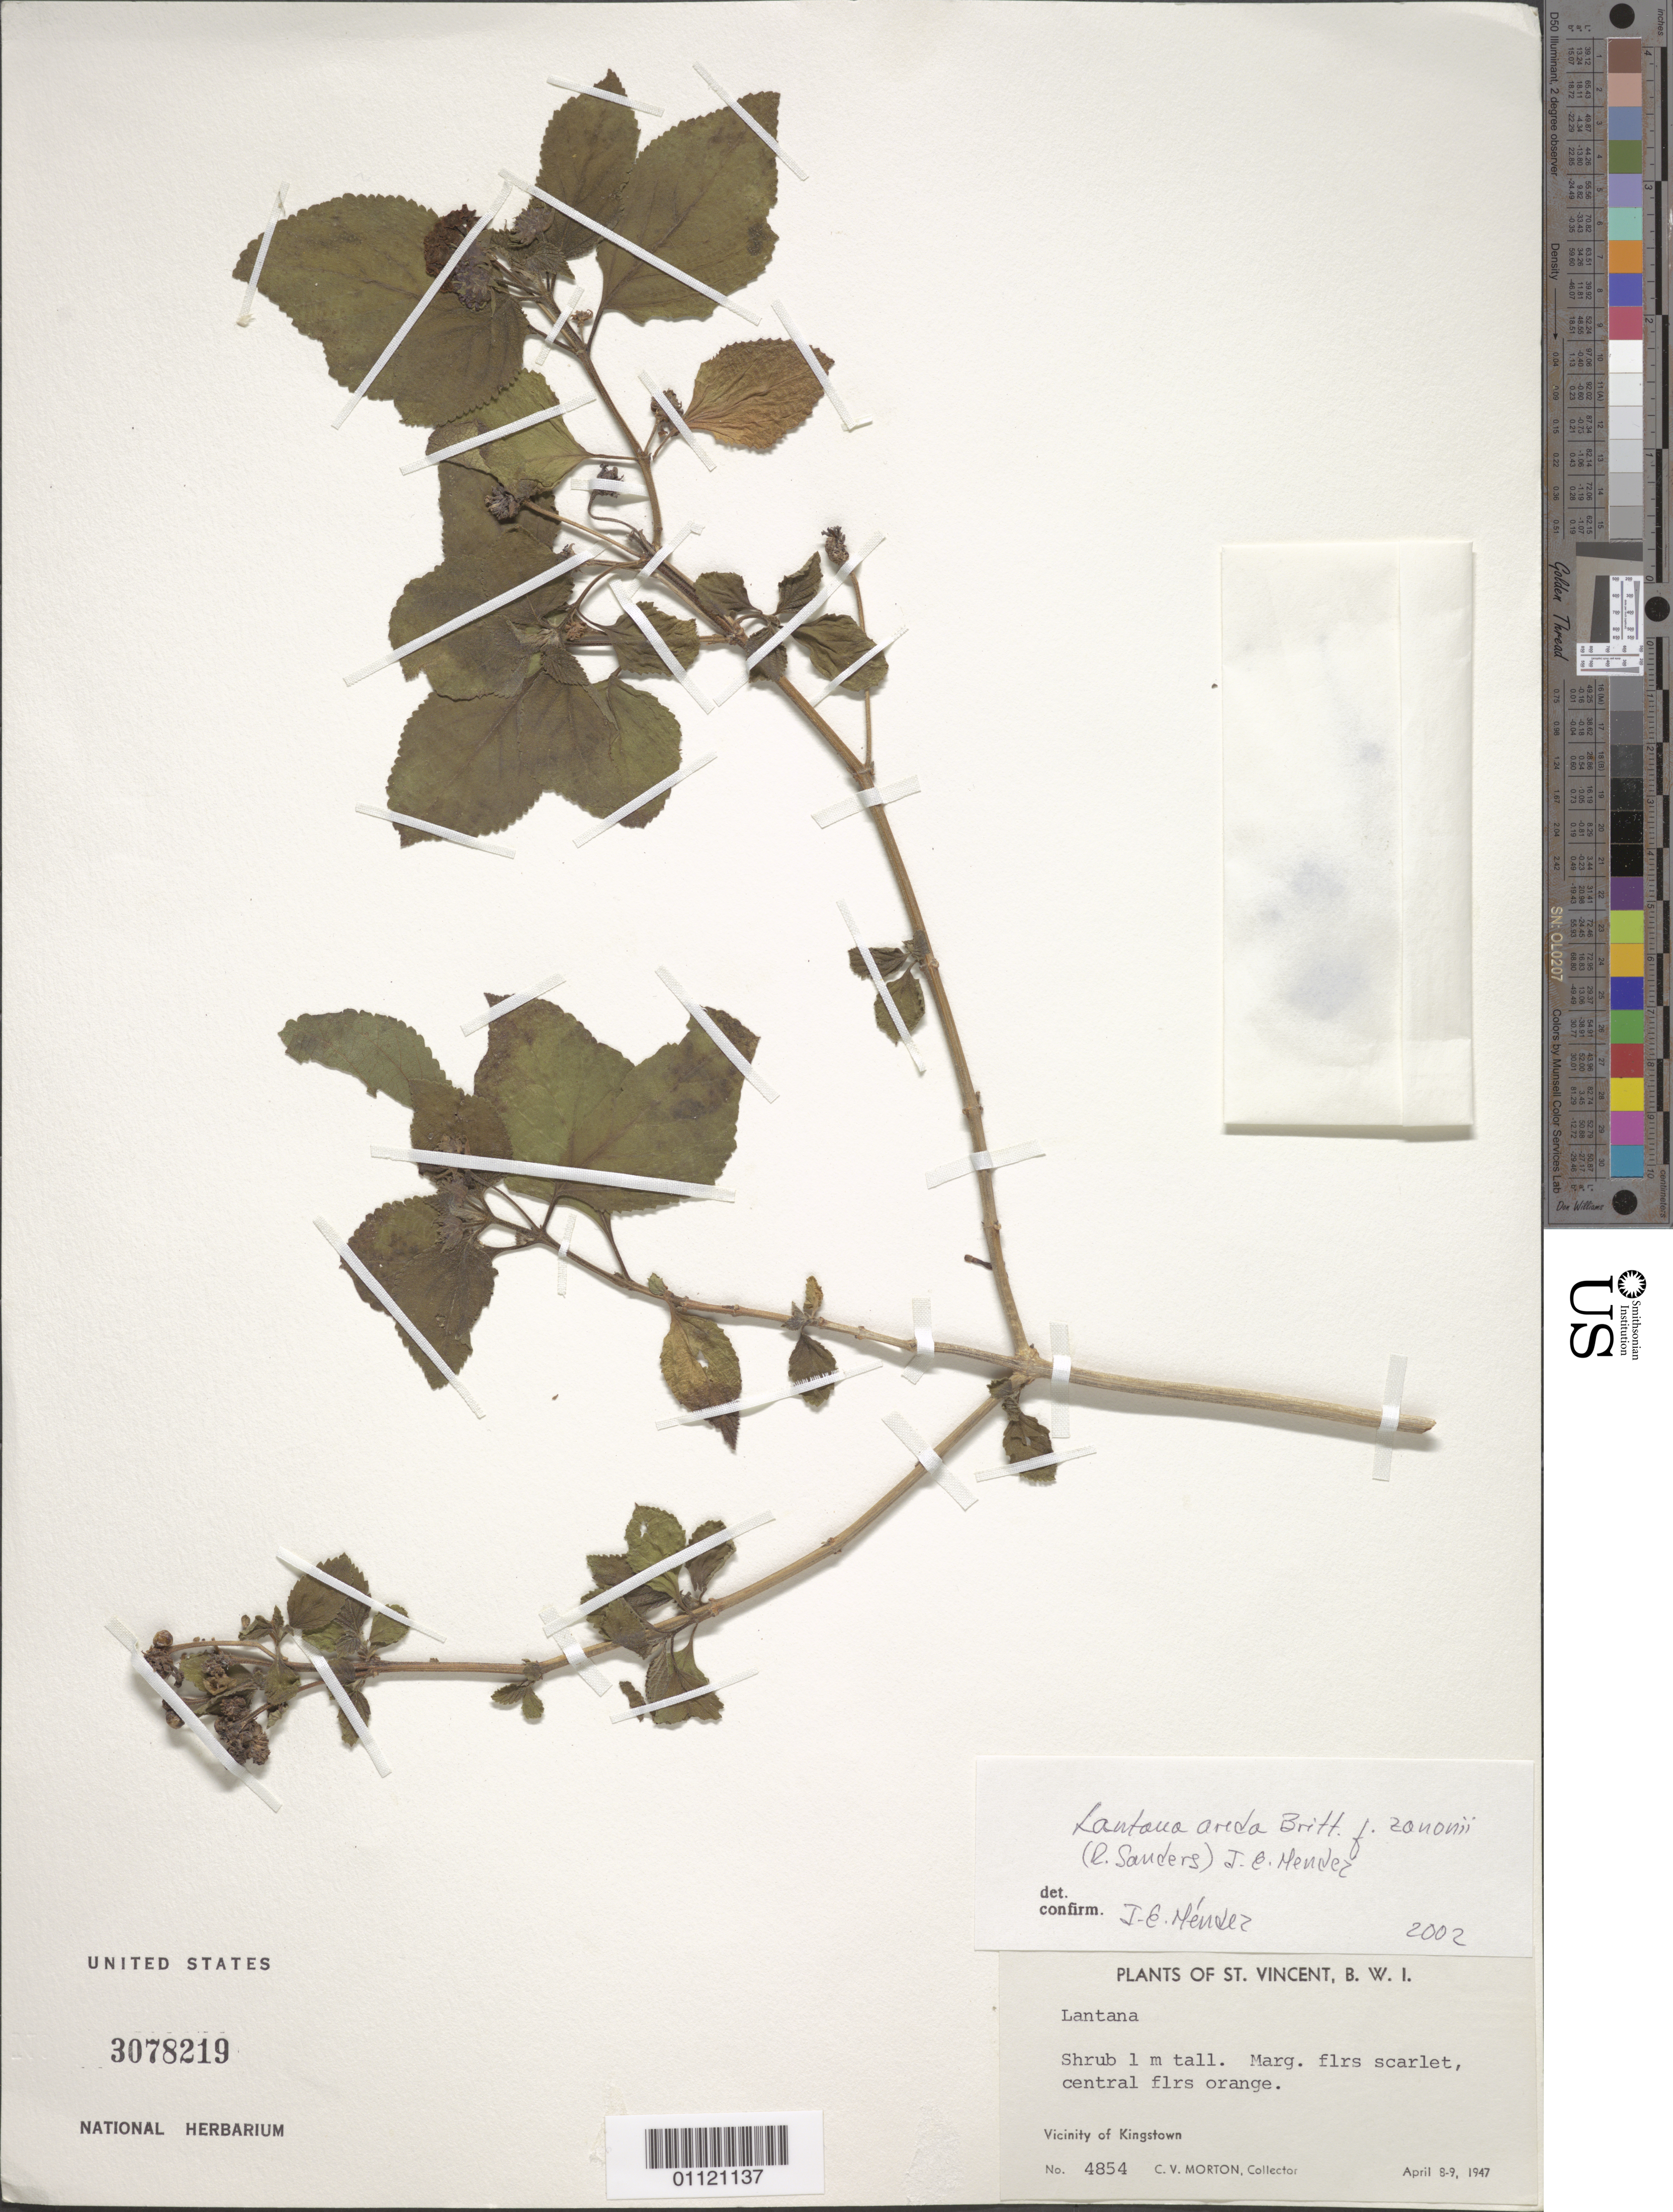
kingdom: Plantae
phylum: Tracheophyta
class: Magnoliopsida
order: Lamiales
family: Verbenaceae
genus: Lantana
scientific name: Lantana angustifolia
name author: Mill.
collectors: C. V. Morton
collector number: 4854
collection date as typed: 08 Apr 1947 to 09 Apr 1947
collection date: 1947-04-08/1947-04-09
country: St. Vincent - Grenadines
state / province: Saint George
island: St. Vincent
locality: Vicinity of Kingstown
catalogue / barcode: US 3078219